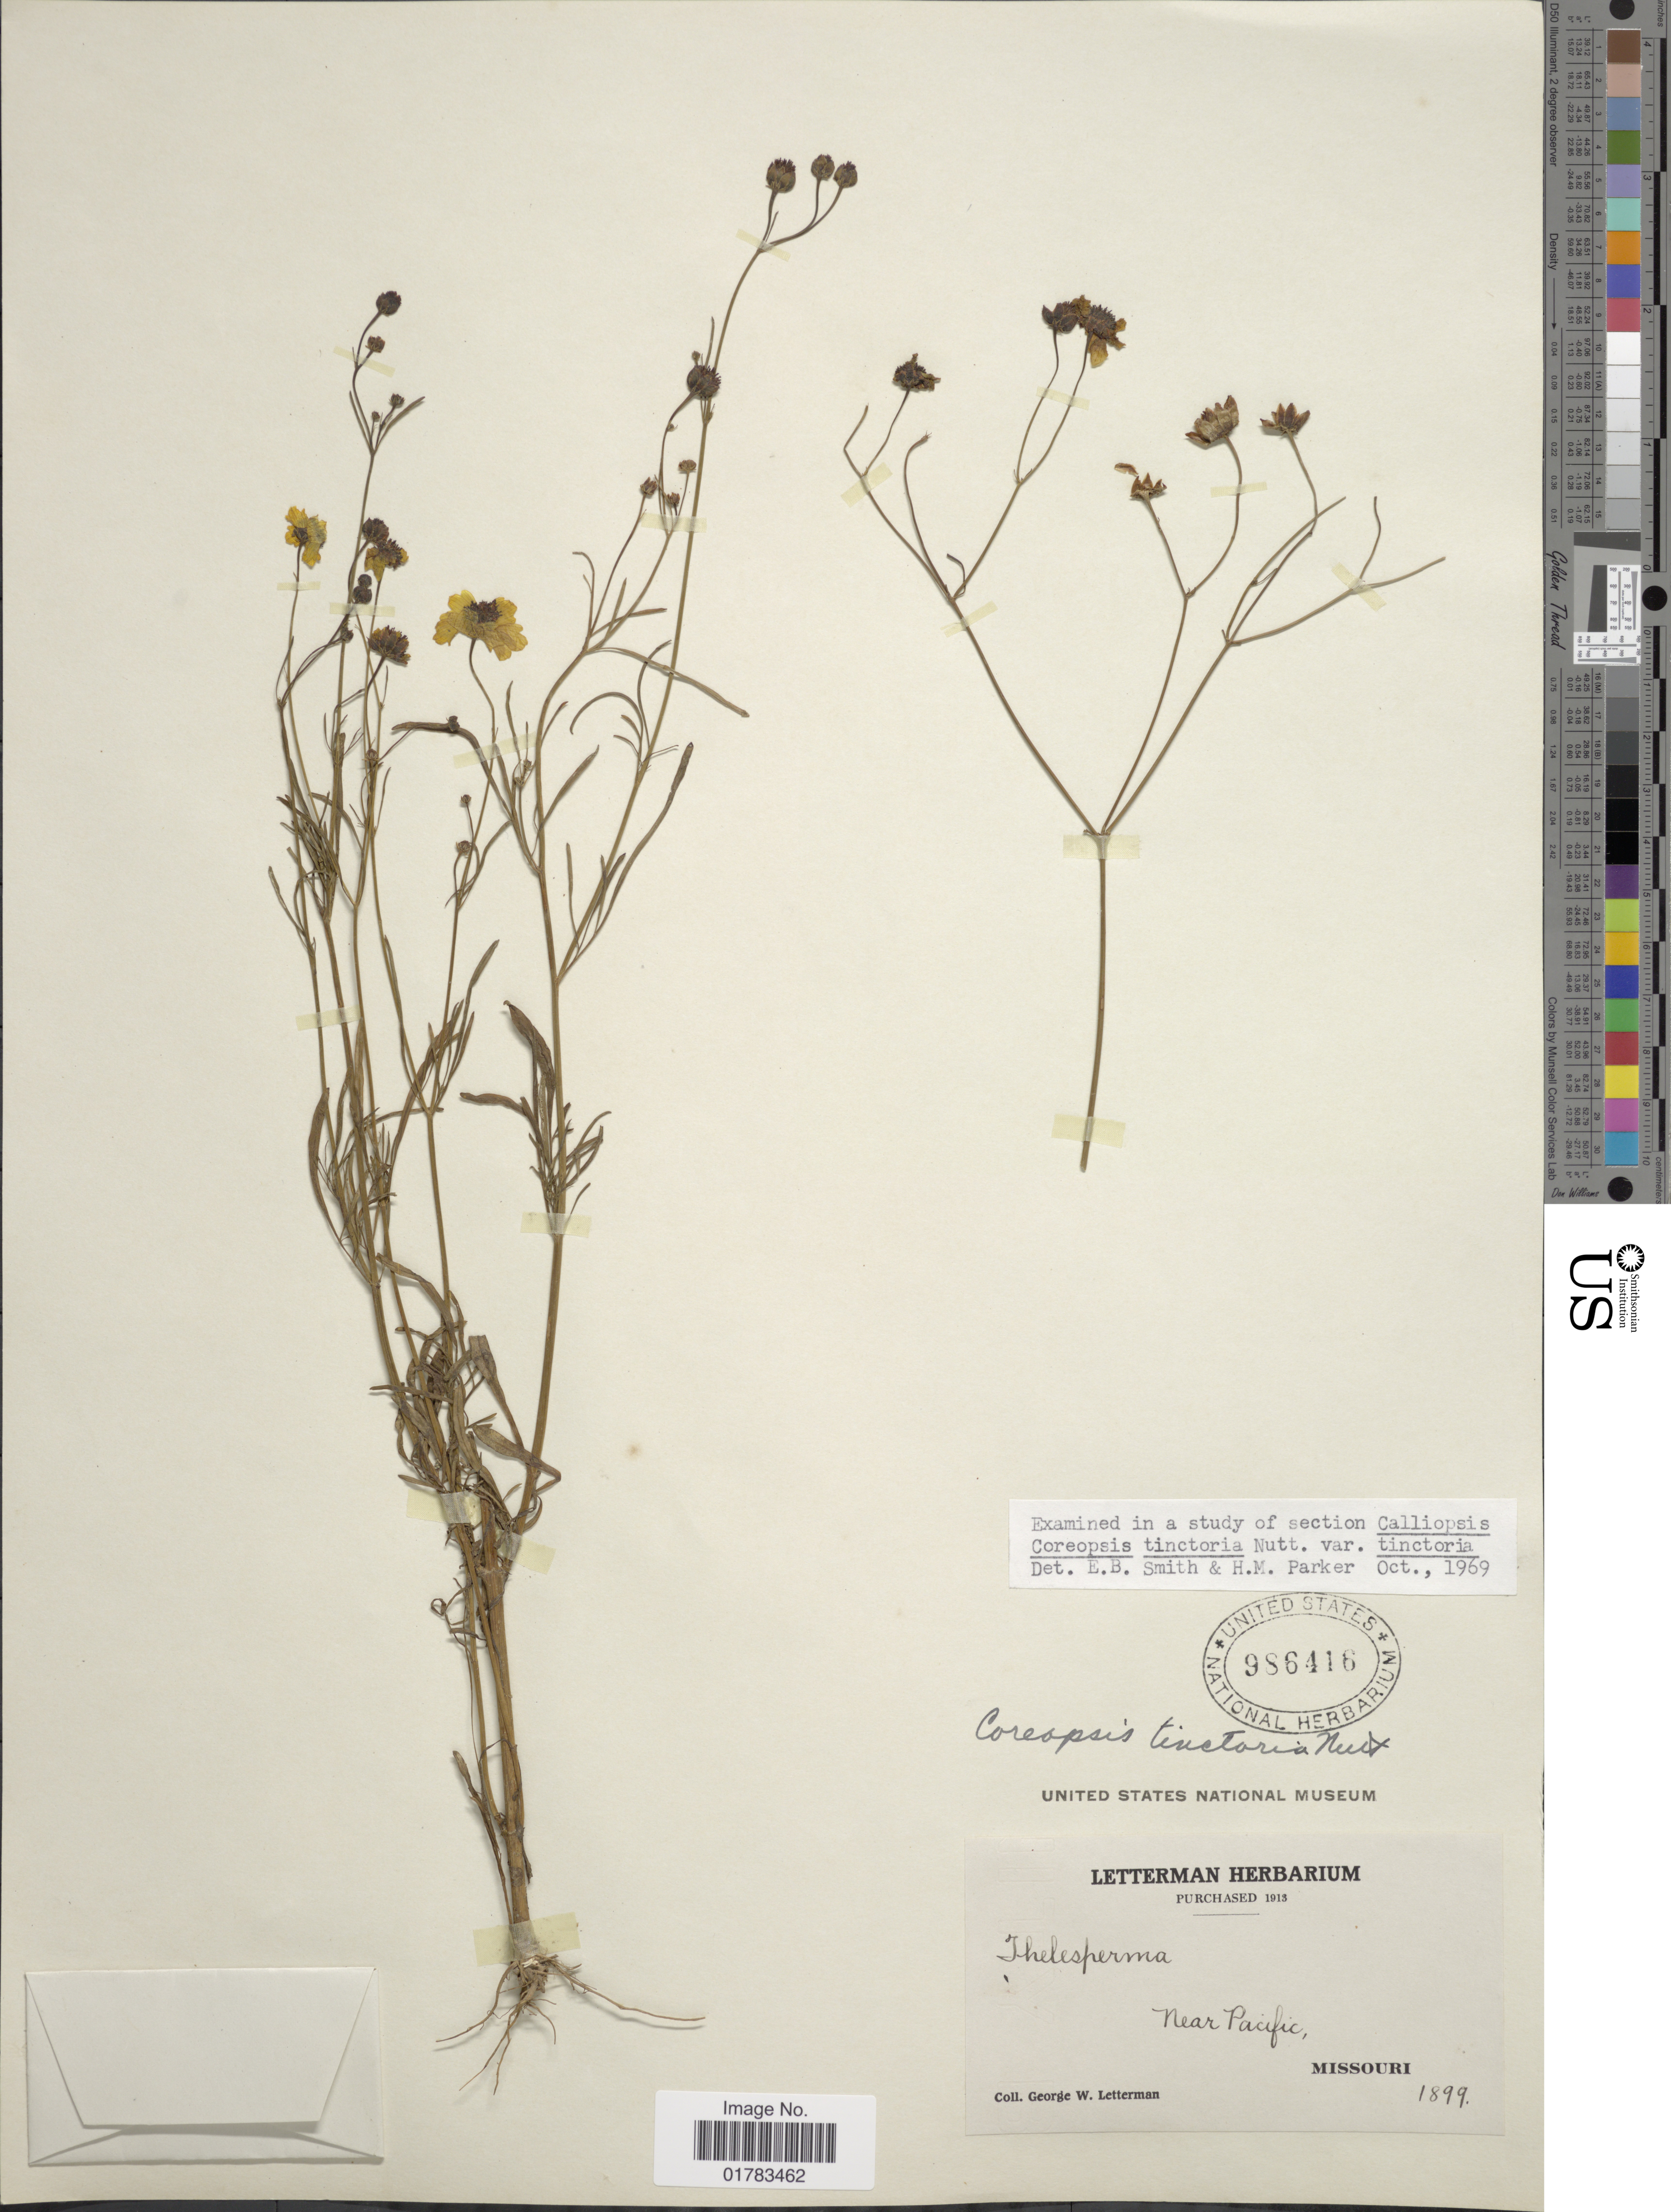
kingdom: Plantae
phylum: Tracheophyta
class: Magnoliopsida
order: Asterales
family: Asteraceae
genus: Coreopsis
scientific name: Coreopsis tinctoria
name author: Nutt.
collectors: G. W. Letterman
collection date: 1899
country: United States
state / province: Missouri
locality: Near Pacific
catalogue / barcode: US 986416